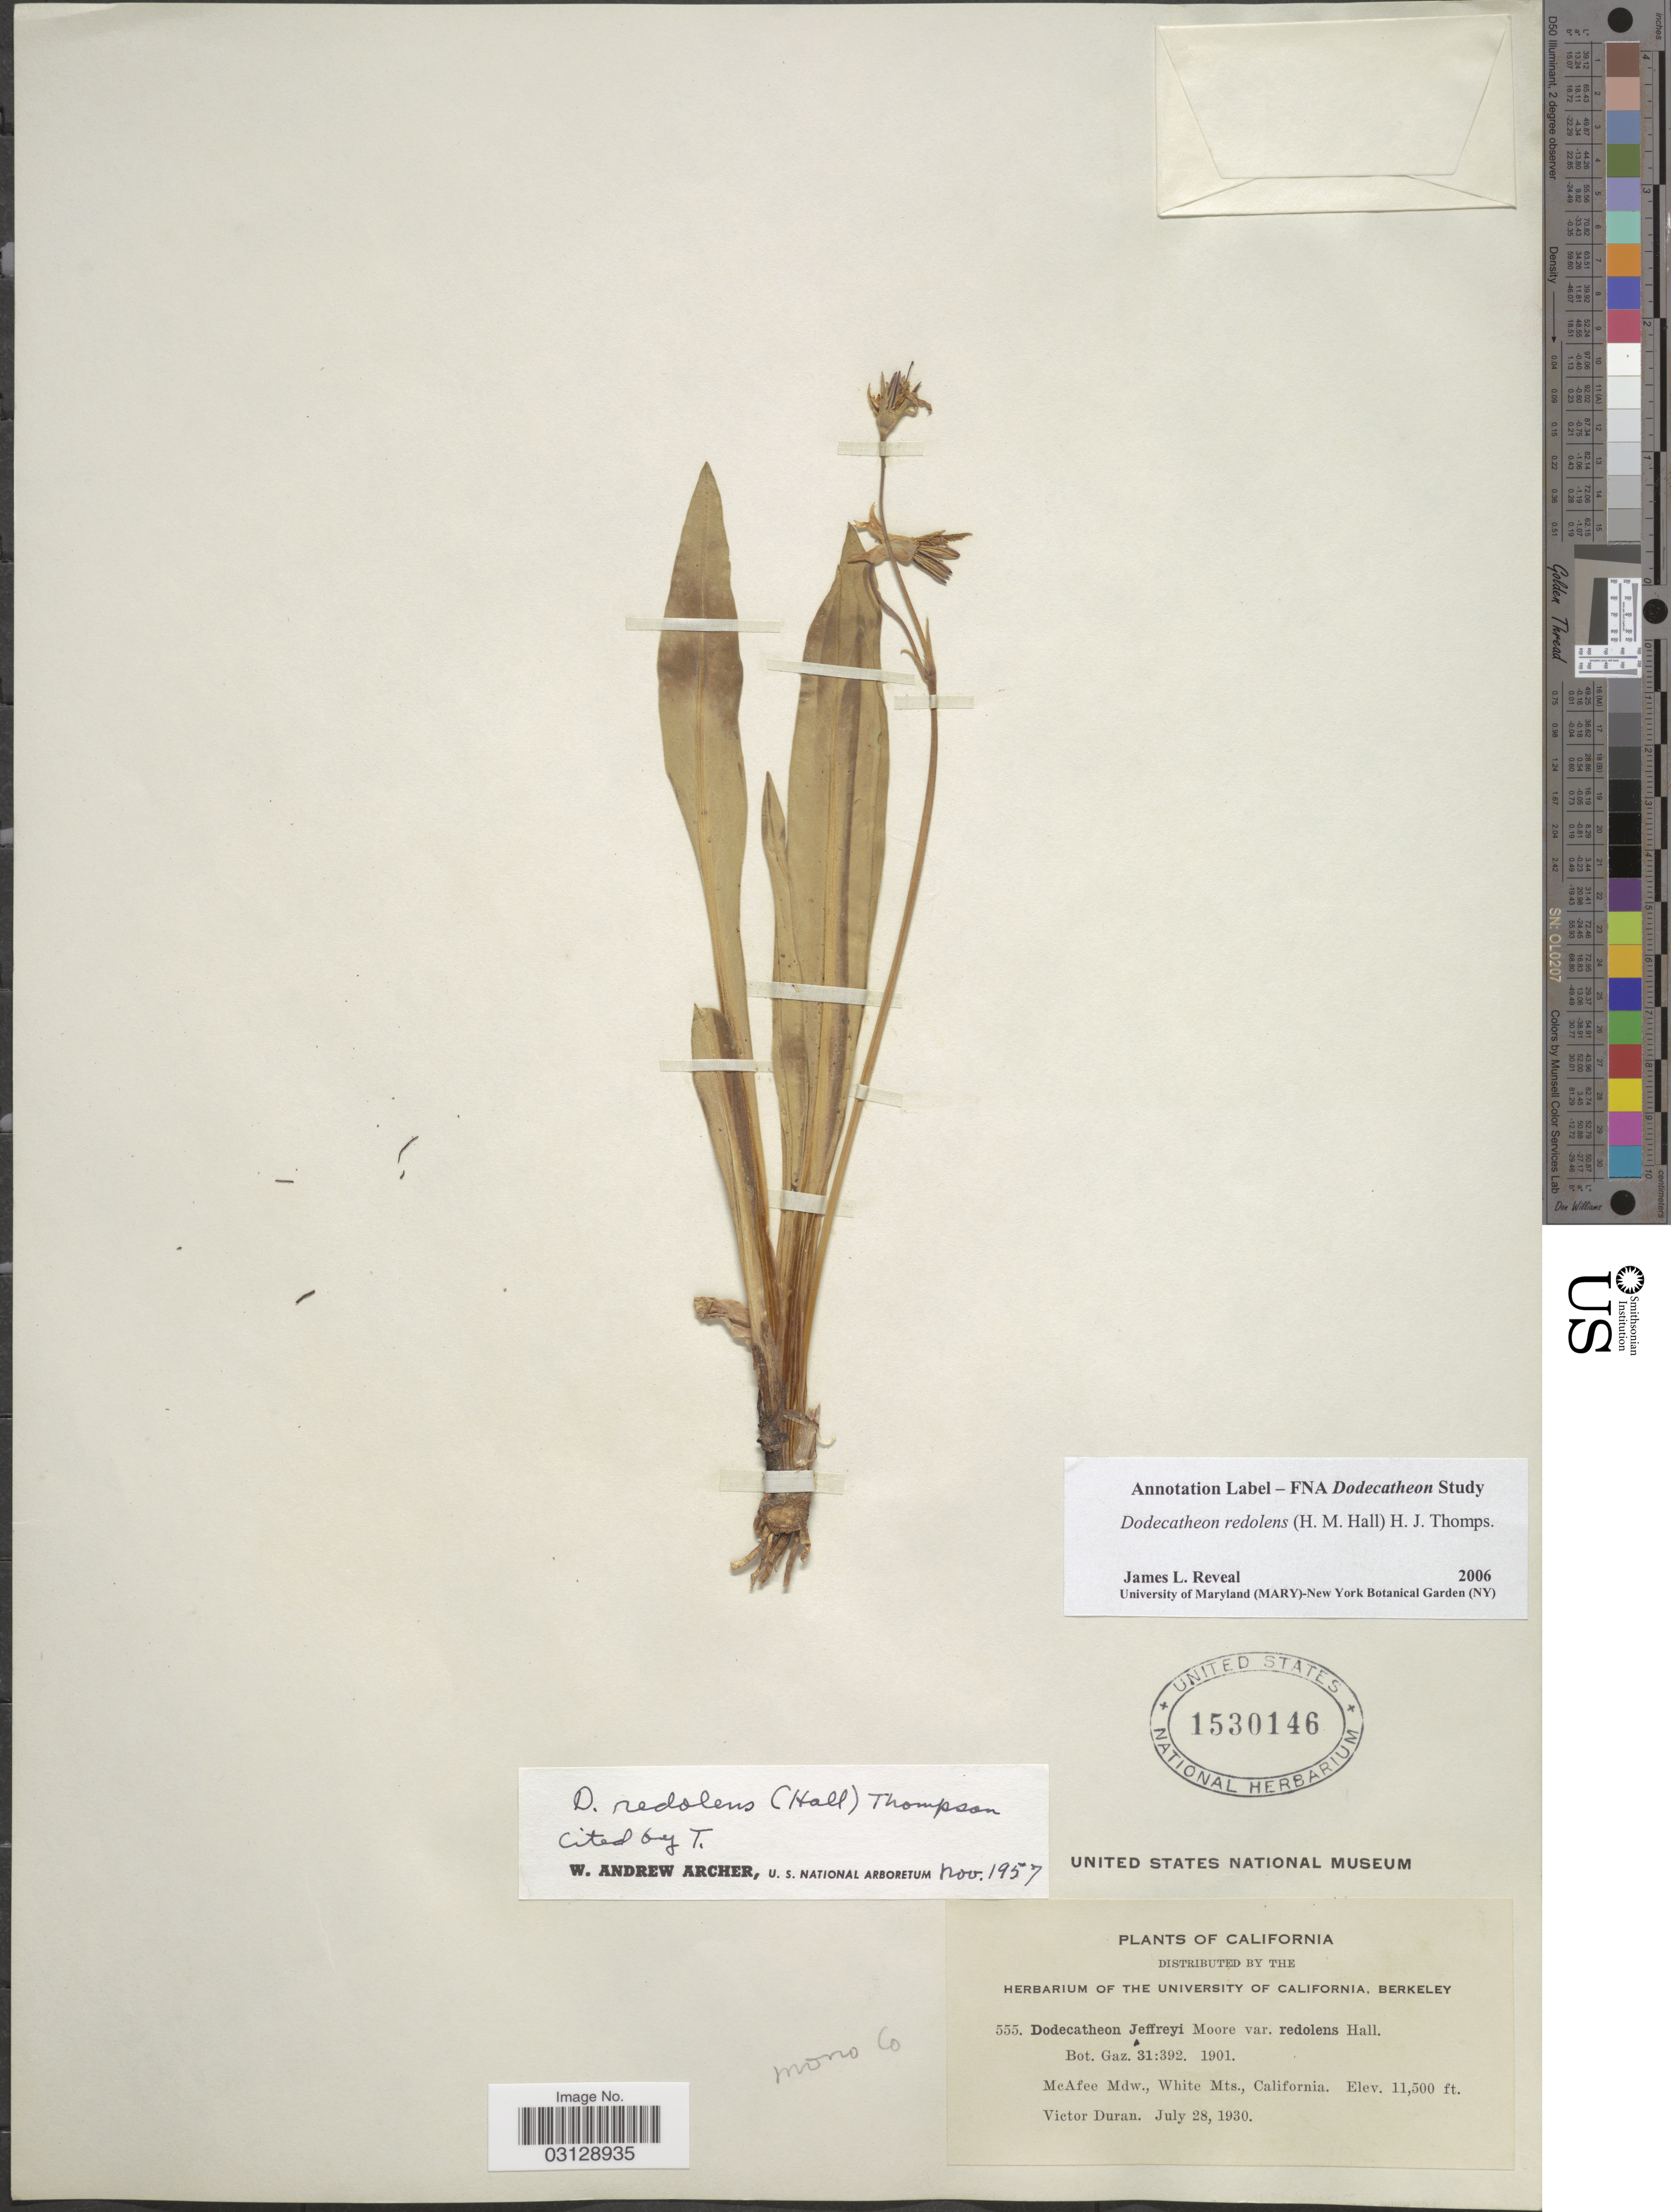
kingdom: Plantae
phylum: Tracheophyta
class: Magnoliopsida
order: Ericales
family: Primulaceae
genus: Dodecatheon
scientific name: Dodecatheon redolens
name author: (H.M. Hall) H.J. Thomps.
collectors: V. Duran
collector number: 555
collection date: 1930-07-28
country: United States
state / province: California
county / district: Mono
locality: McAfee Mdw., White Mts. Mono Co.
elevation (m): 3505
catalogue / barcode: US 1530146